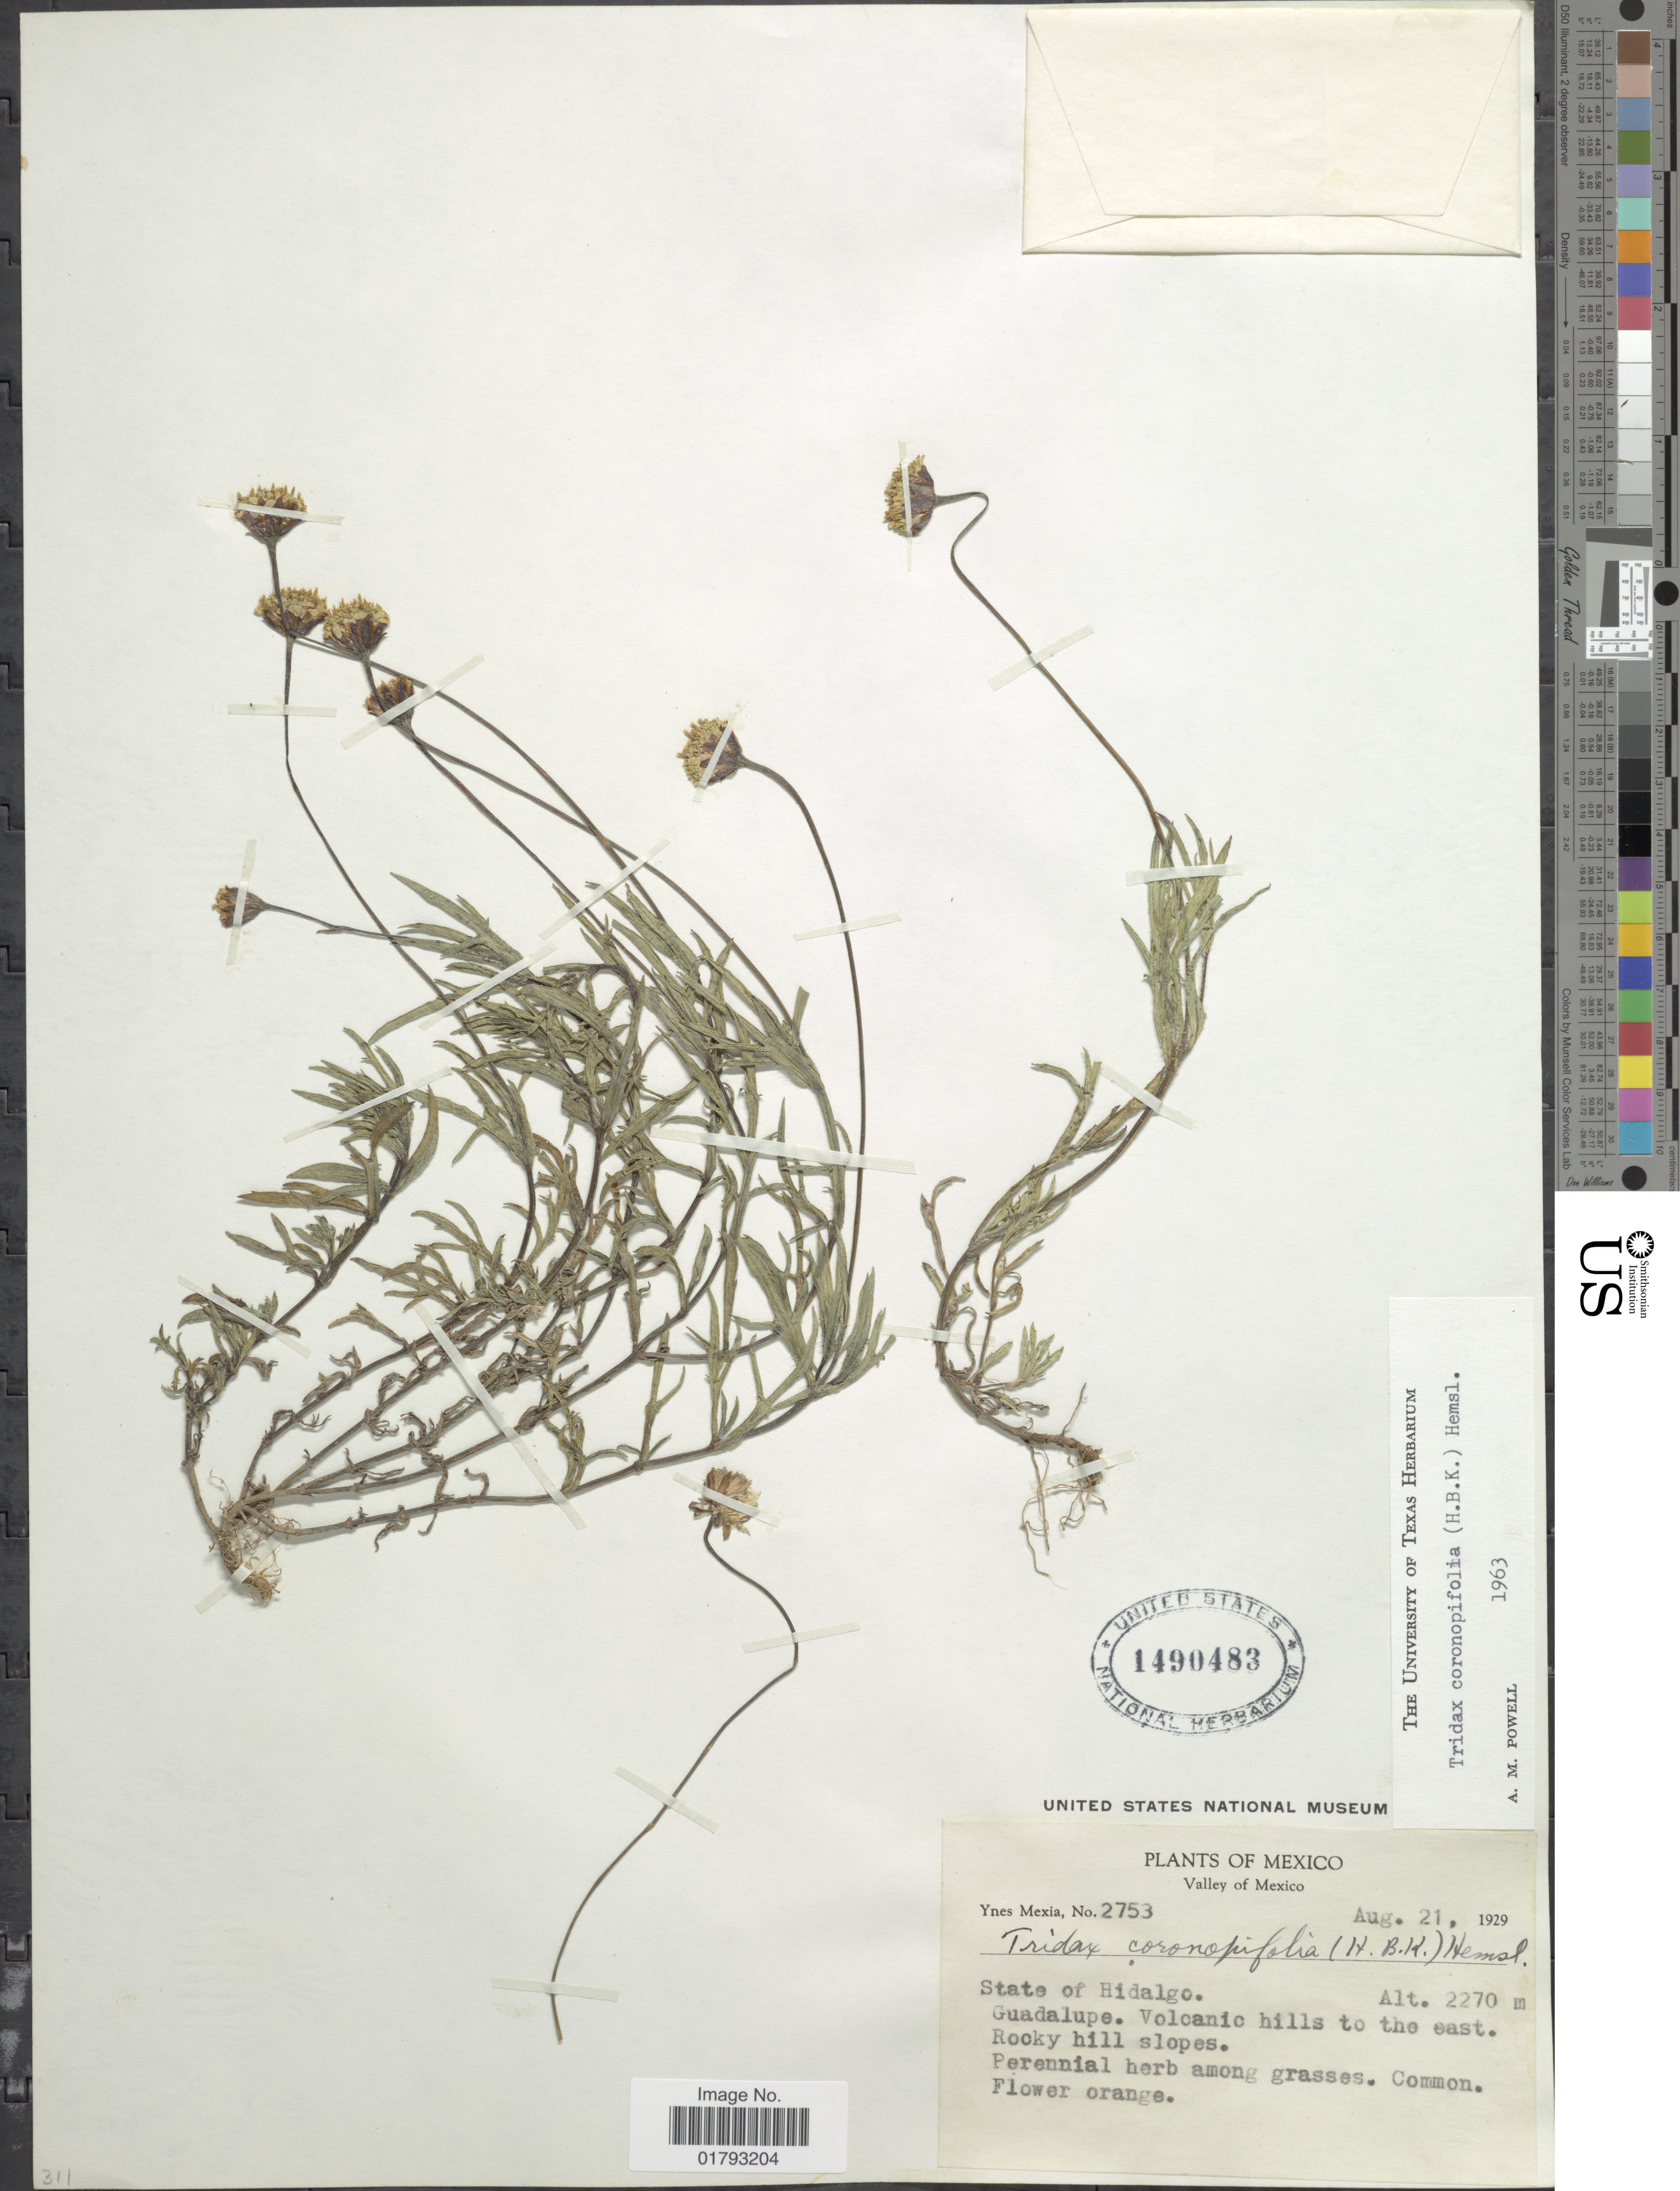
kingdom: Plantae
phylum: Tracheophyta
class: Magnoliopsida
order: Asterales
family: Asteraceae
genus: Tridax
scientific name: Tridax coronopifolia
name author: (Kunth) Hemsl.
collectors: Y. Mexia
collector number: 2753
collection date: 1929-08-21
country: Mexico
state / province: Hidalgo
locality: State of Hidalgo. Valley of Mexico. State of Hidalgo. Guadalupe.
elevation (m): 2270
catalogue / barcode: US 1490483